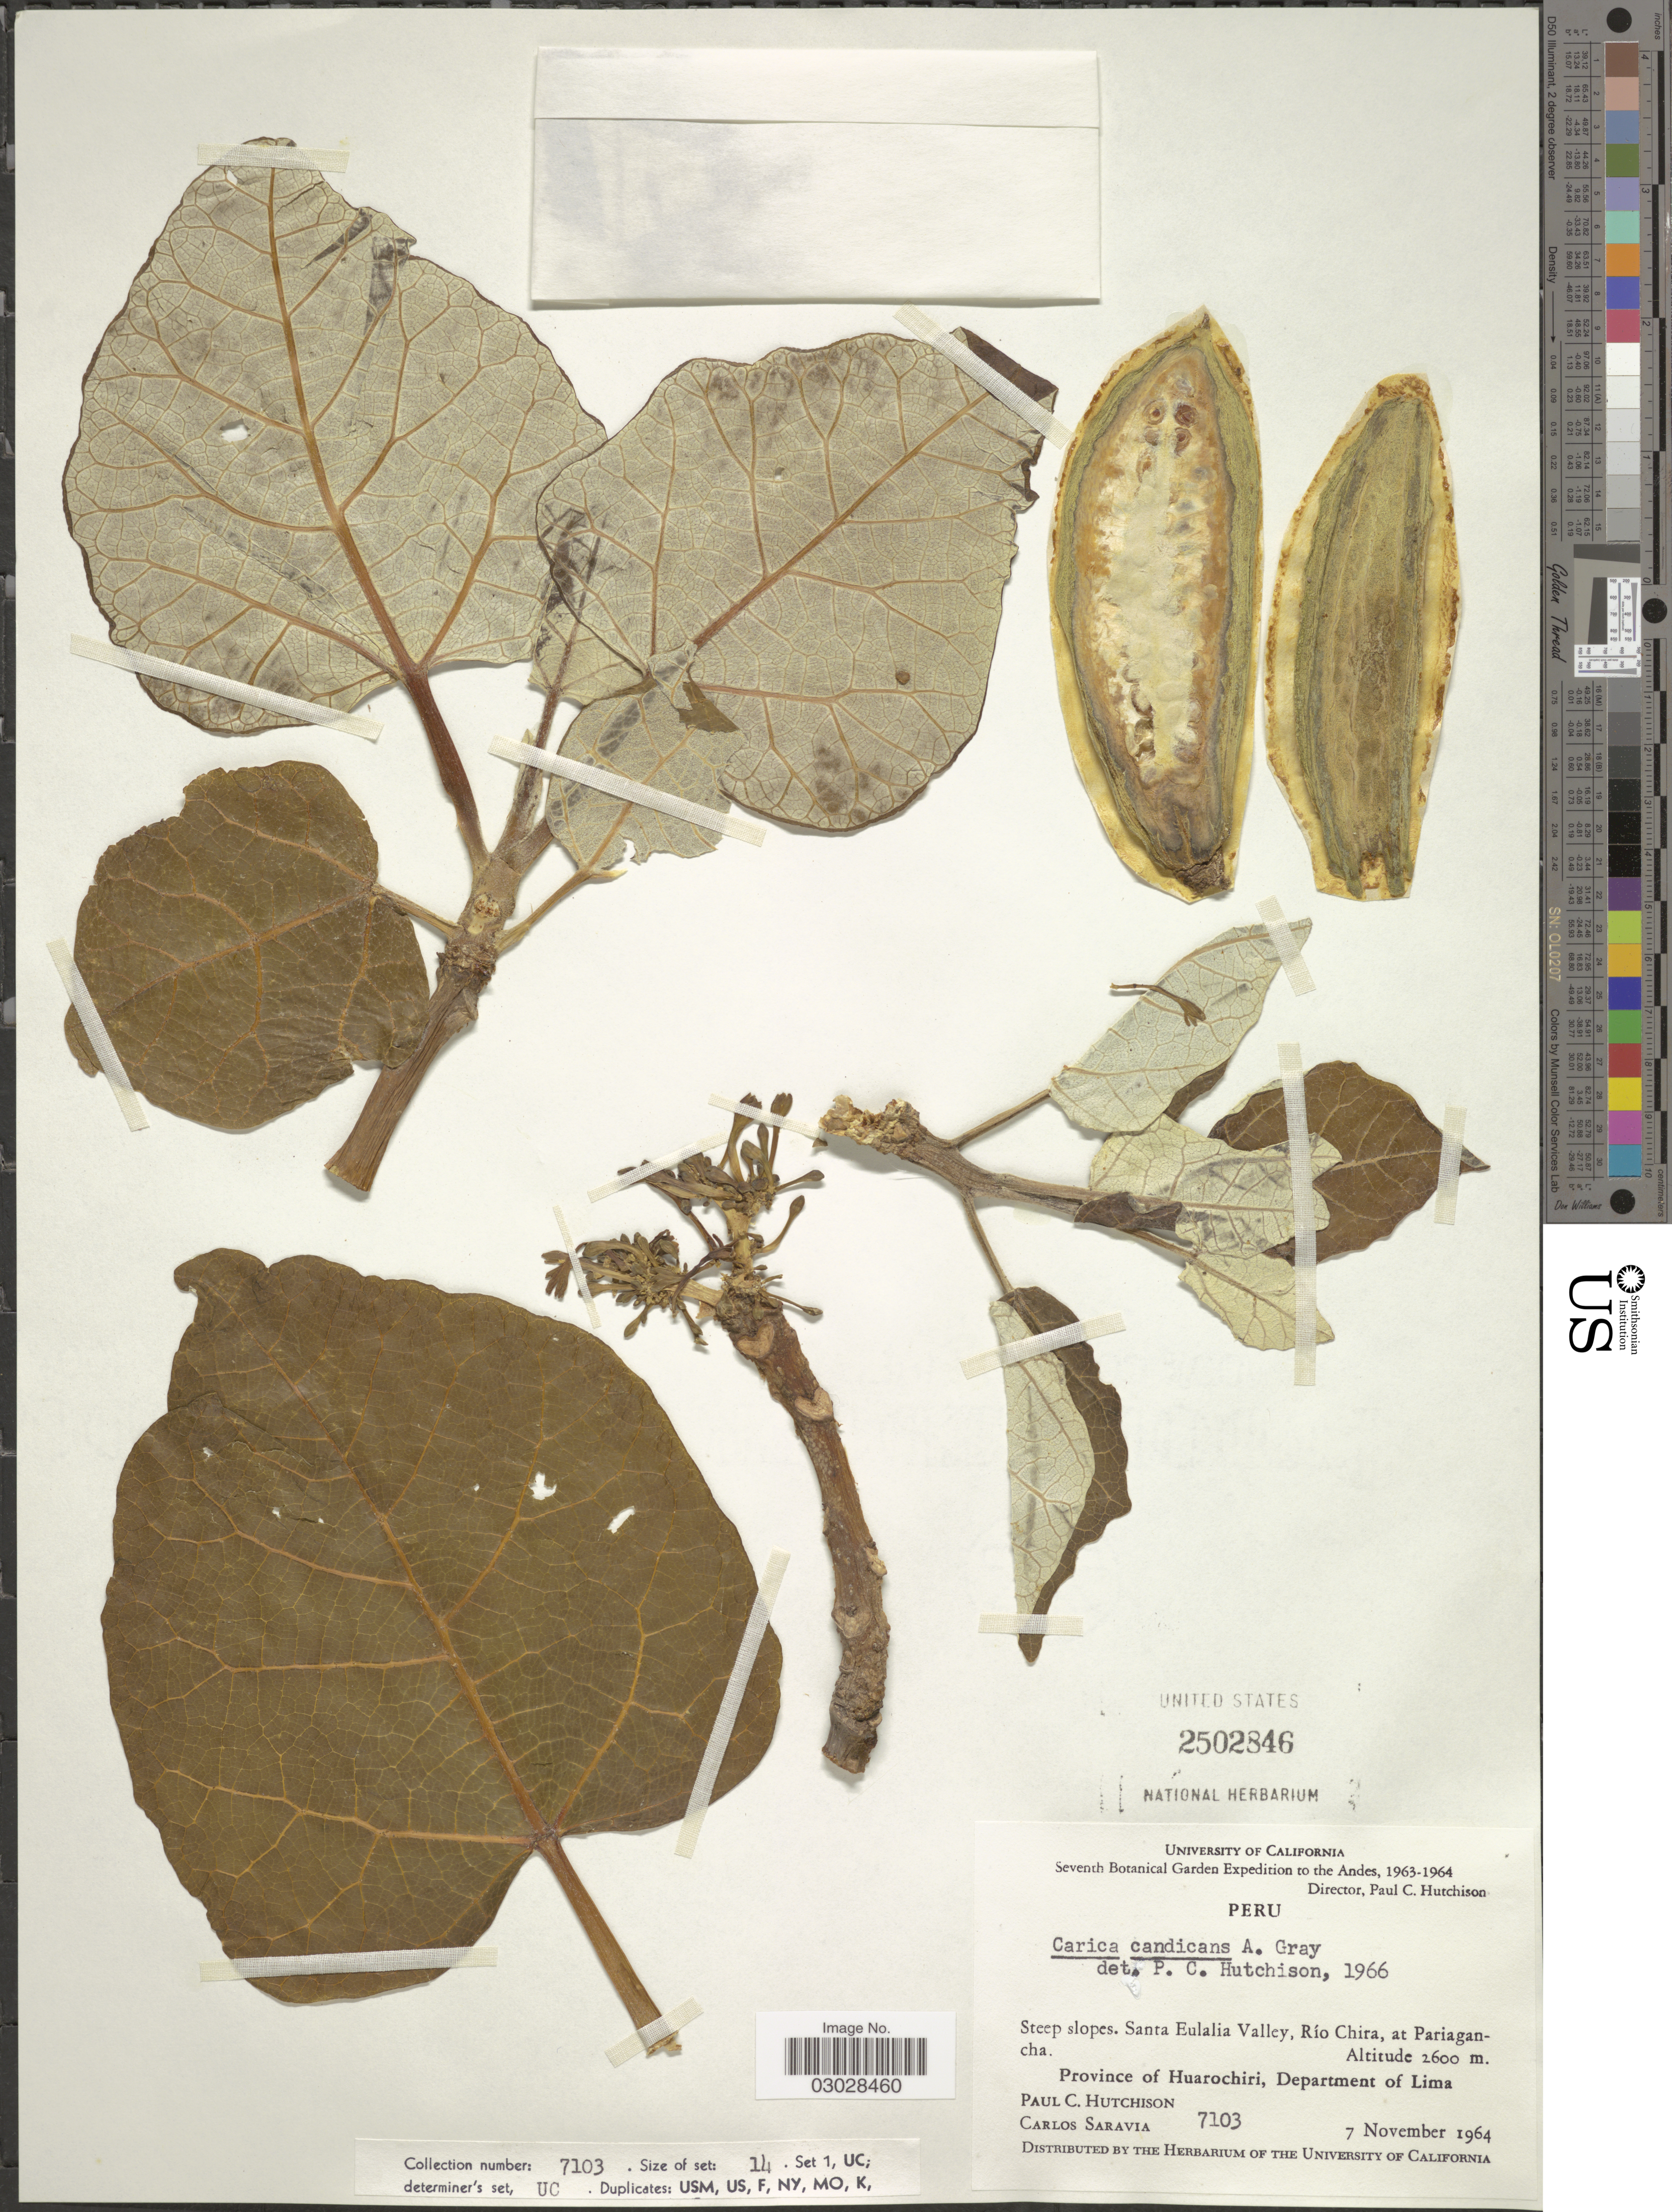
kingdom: Plantae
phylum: Tracheophyta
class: Magnoliopsida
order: Brassicales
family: Caricaceae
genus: Vasconcellea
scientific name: Vasconcellea candicans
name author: (A. Gray) A. DC.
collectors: P. C. Hutchison & C. Saravia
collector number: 7103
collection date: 1964-11-07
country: Peru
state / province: Lima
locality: The Andes, Steep slopes. Santa Eulalia Valley, Río Chira at Pariagancha, Province of Huarochiri, Department of Lima.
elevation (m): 2600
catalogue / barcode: US 2502846